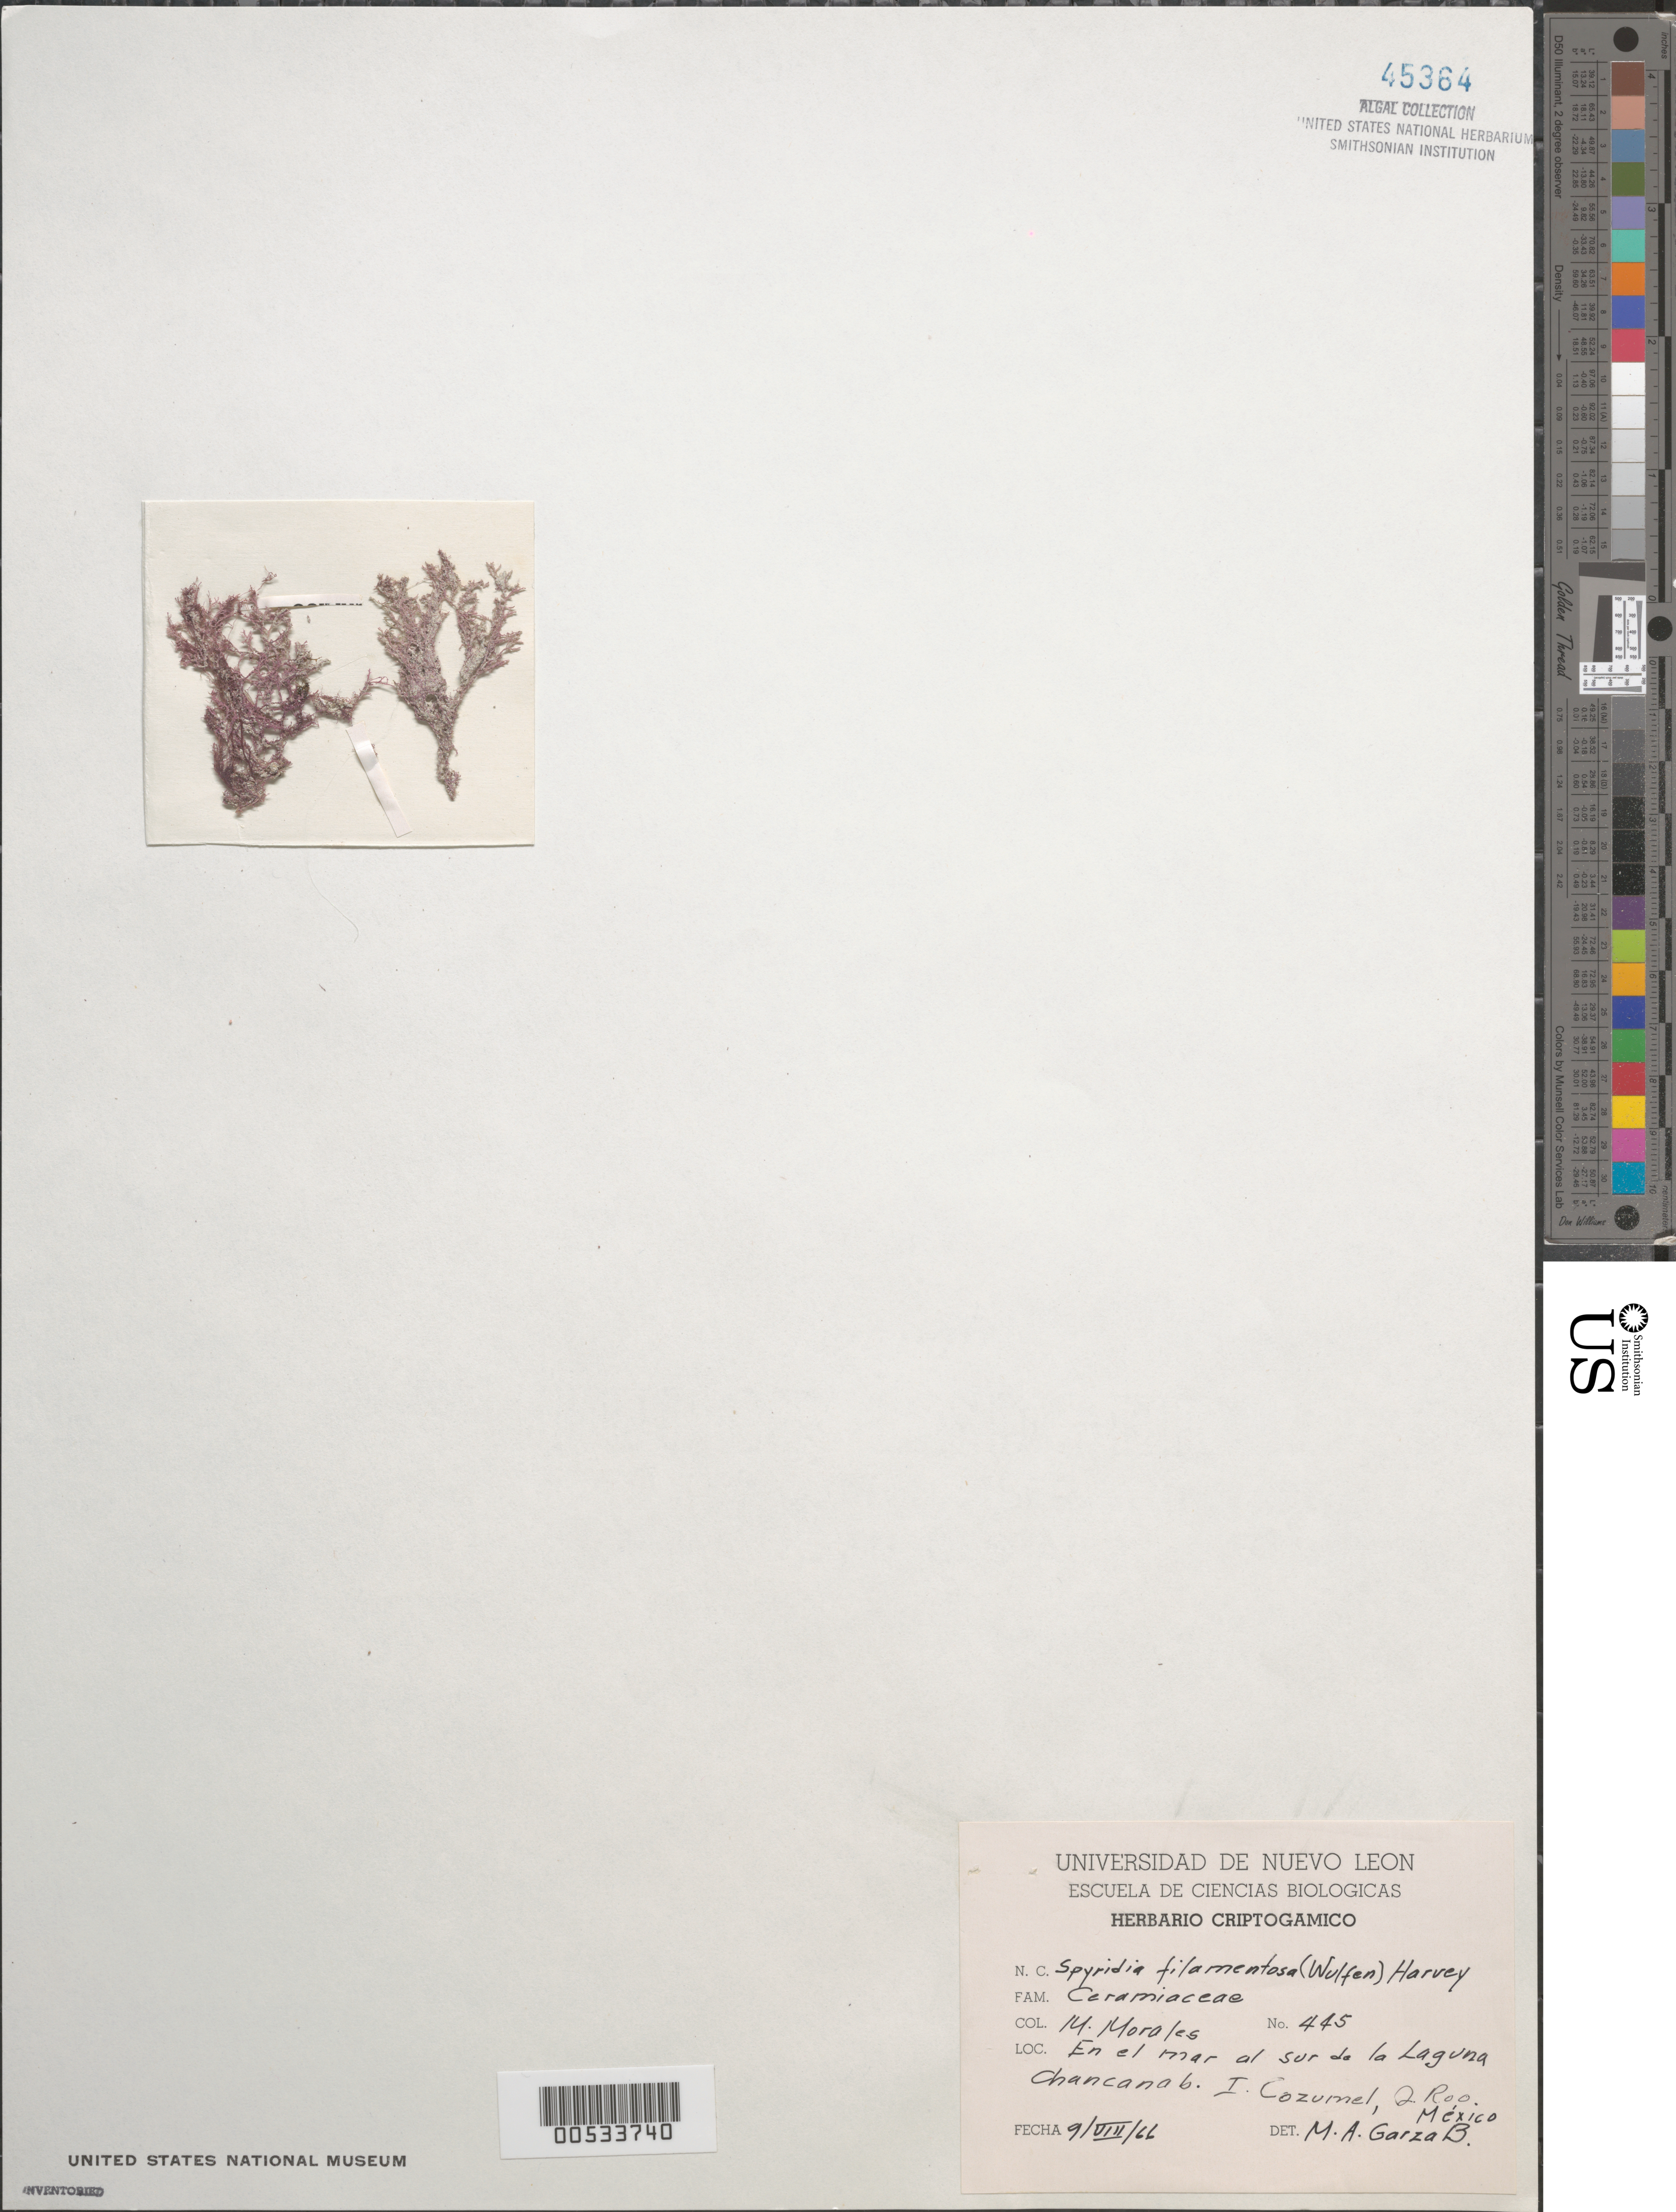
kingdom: Plantae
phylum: Rhodophyta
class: Florideophyceae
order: Ceramiales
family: Spyridiaceae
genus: Spyridia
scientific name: Spyridia filamentosa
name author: (Wulfen) Harv.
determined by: Garza Barrientos, M. A.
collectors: M. Morales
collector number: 445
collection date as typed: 09 Aug 1966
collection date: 1966-08-09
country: Mexico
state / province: Quintana Roo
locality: Isla cozumel, south of laguna chancanab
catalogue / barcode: US 45364